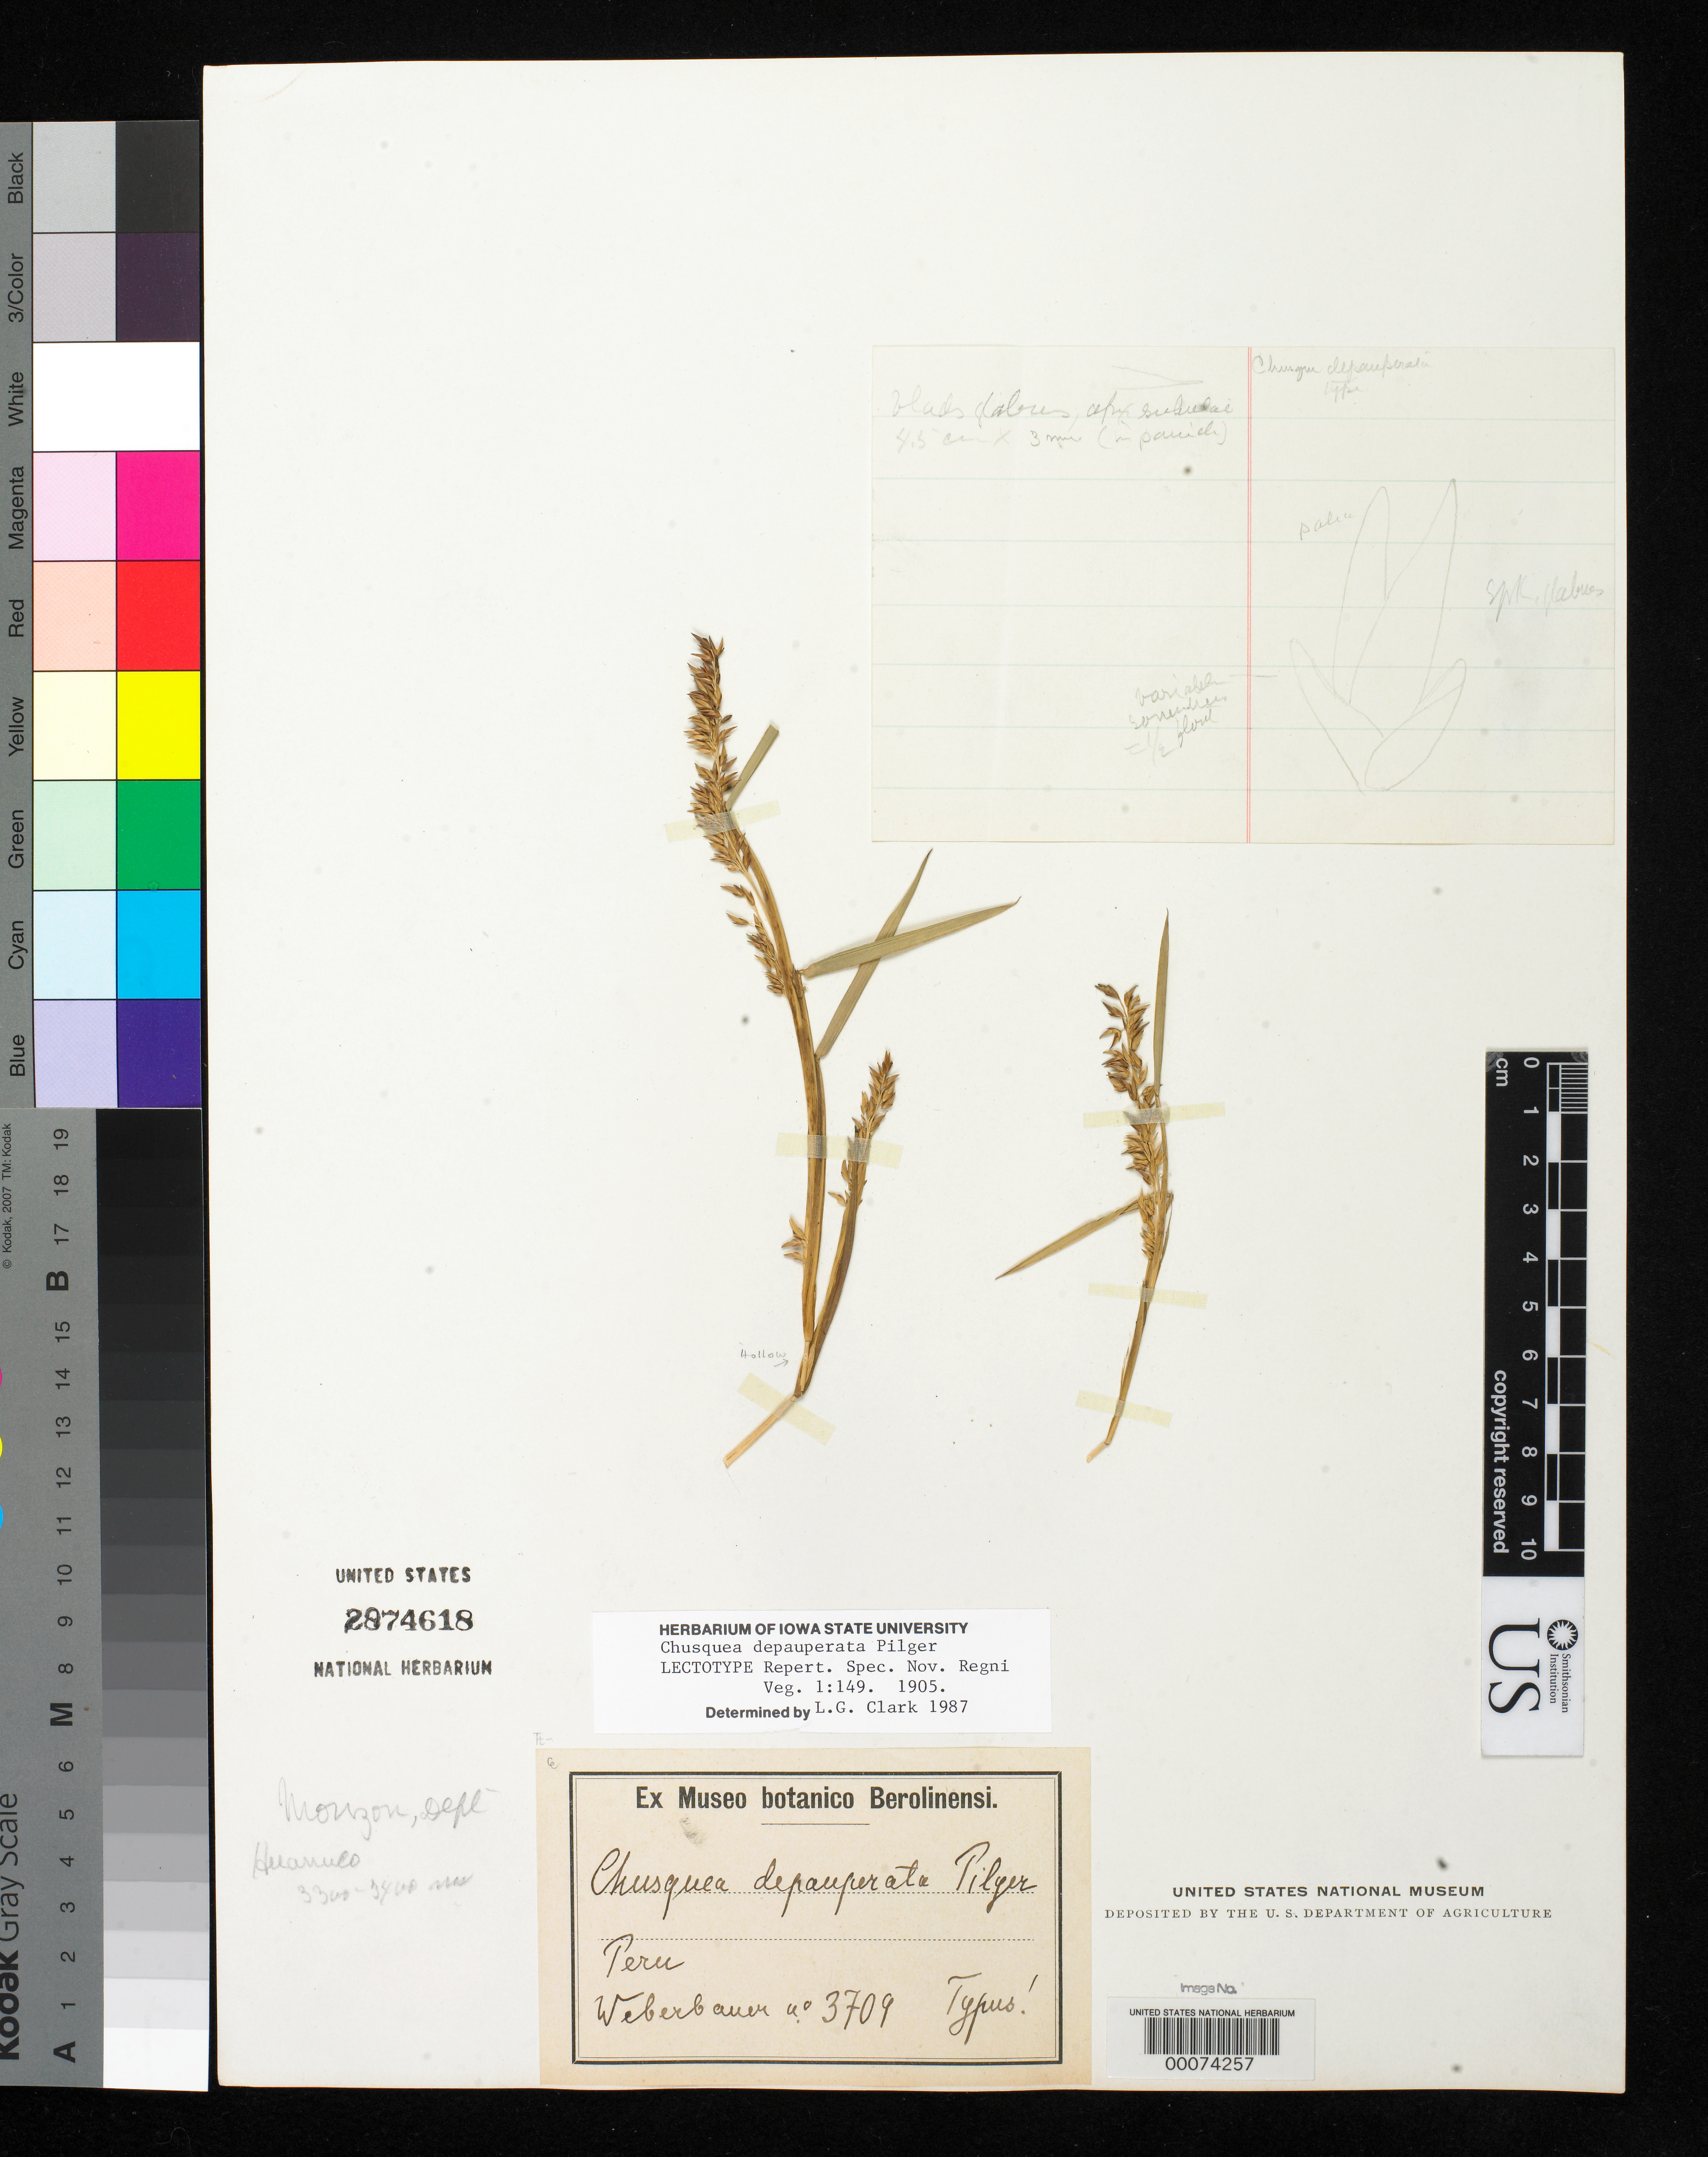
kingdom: Plantae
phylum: Tracheophyta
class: Liliopsida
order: Poales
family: Poaceae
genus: Chusquea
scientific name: Chusquea depauperata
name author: Pilg.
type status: Lectotype; Type Collection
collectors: A. Weberbauer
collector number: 3709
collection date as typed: Oct 1903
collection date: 1903-10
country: Peru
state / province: Huánuco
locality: Monzón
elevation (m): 3300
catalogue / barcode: US 2874618